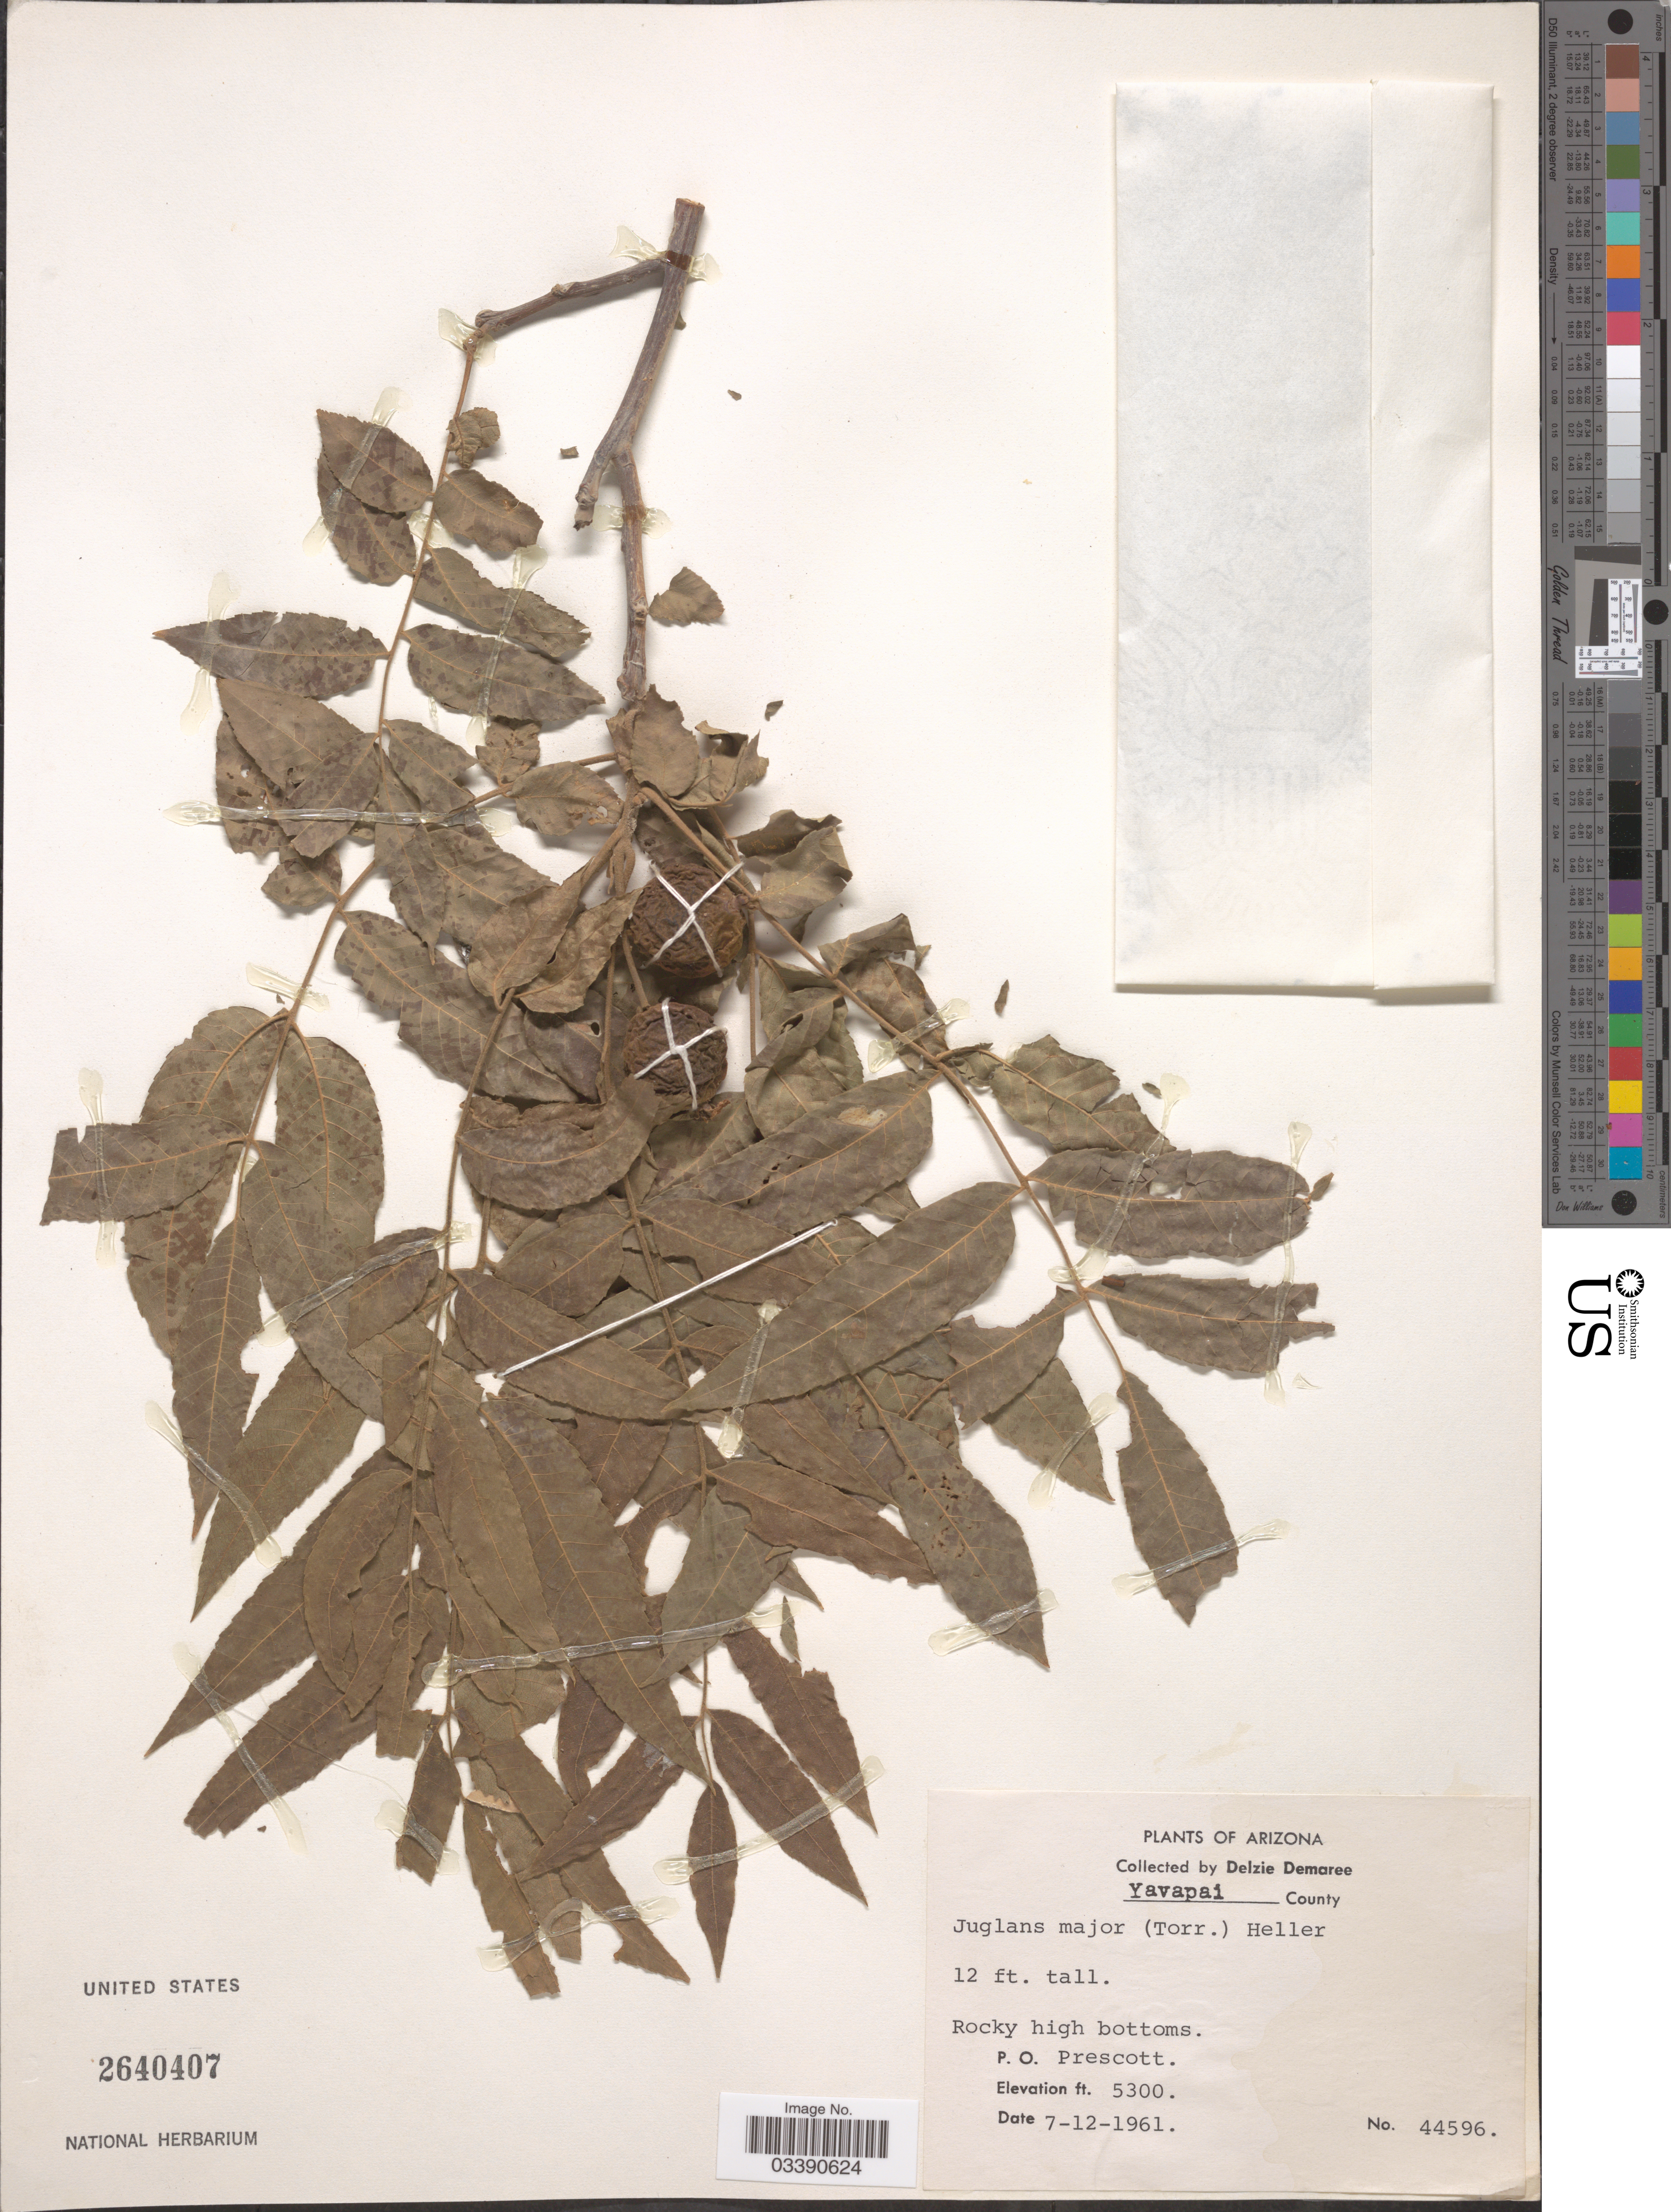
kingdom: Plantae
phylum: Tracheophyta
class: Magnoliopsida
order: Fagales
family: Juglandaceae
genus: Juglans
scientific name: Juglans major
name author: (Torr.) A. Heller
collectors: D. Demaree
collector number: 44596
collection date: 1961-07-12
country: United States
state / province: Arizona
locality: Yavapai County. P.O. Prescott.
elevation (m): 1615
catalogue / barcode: US 2640407